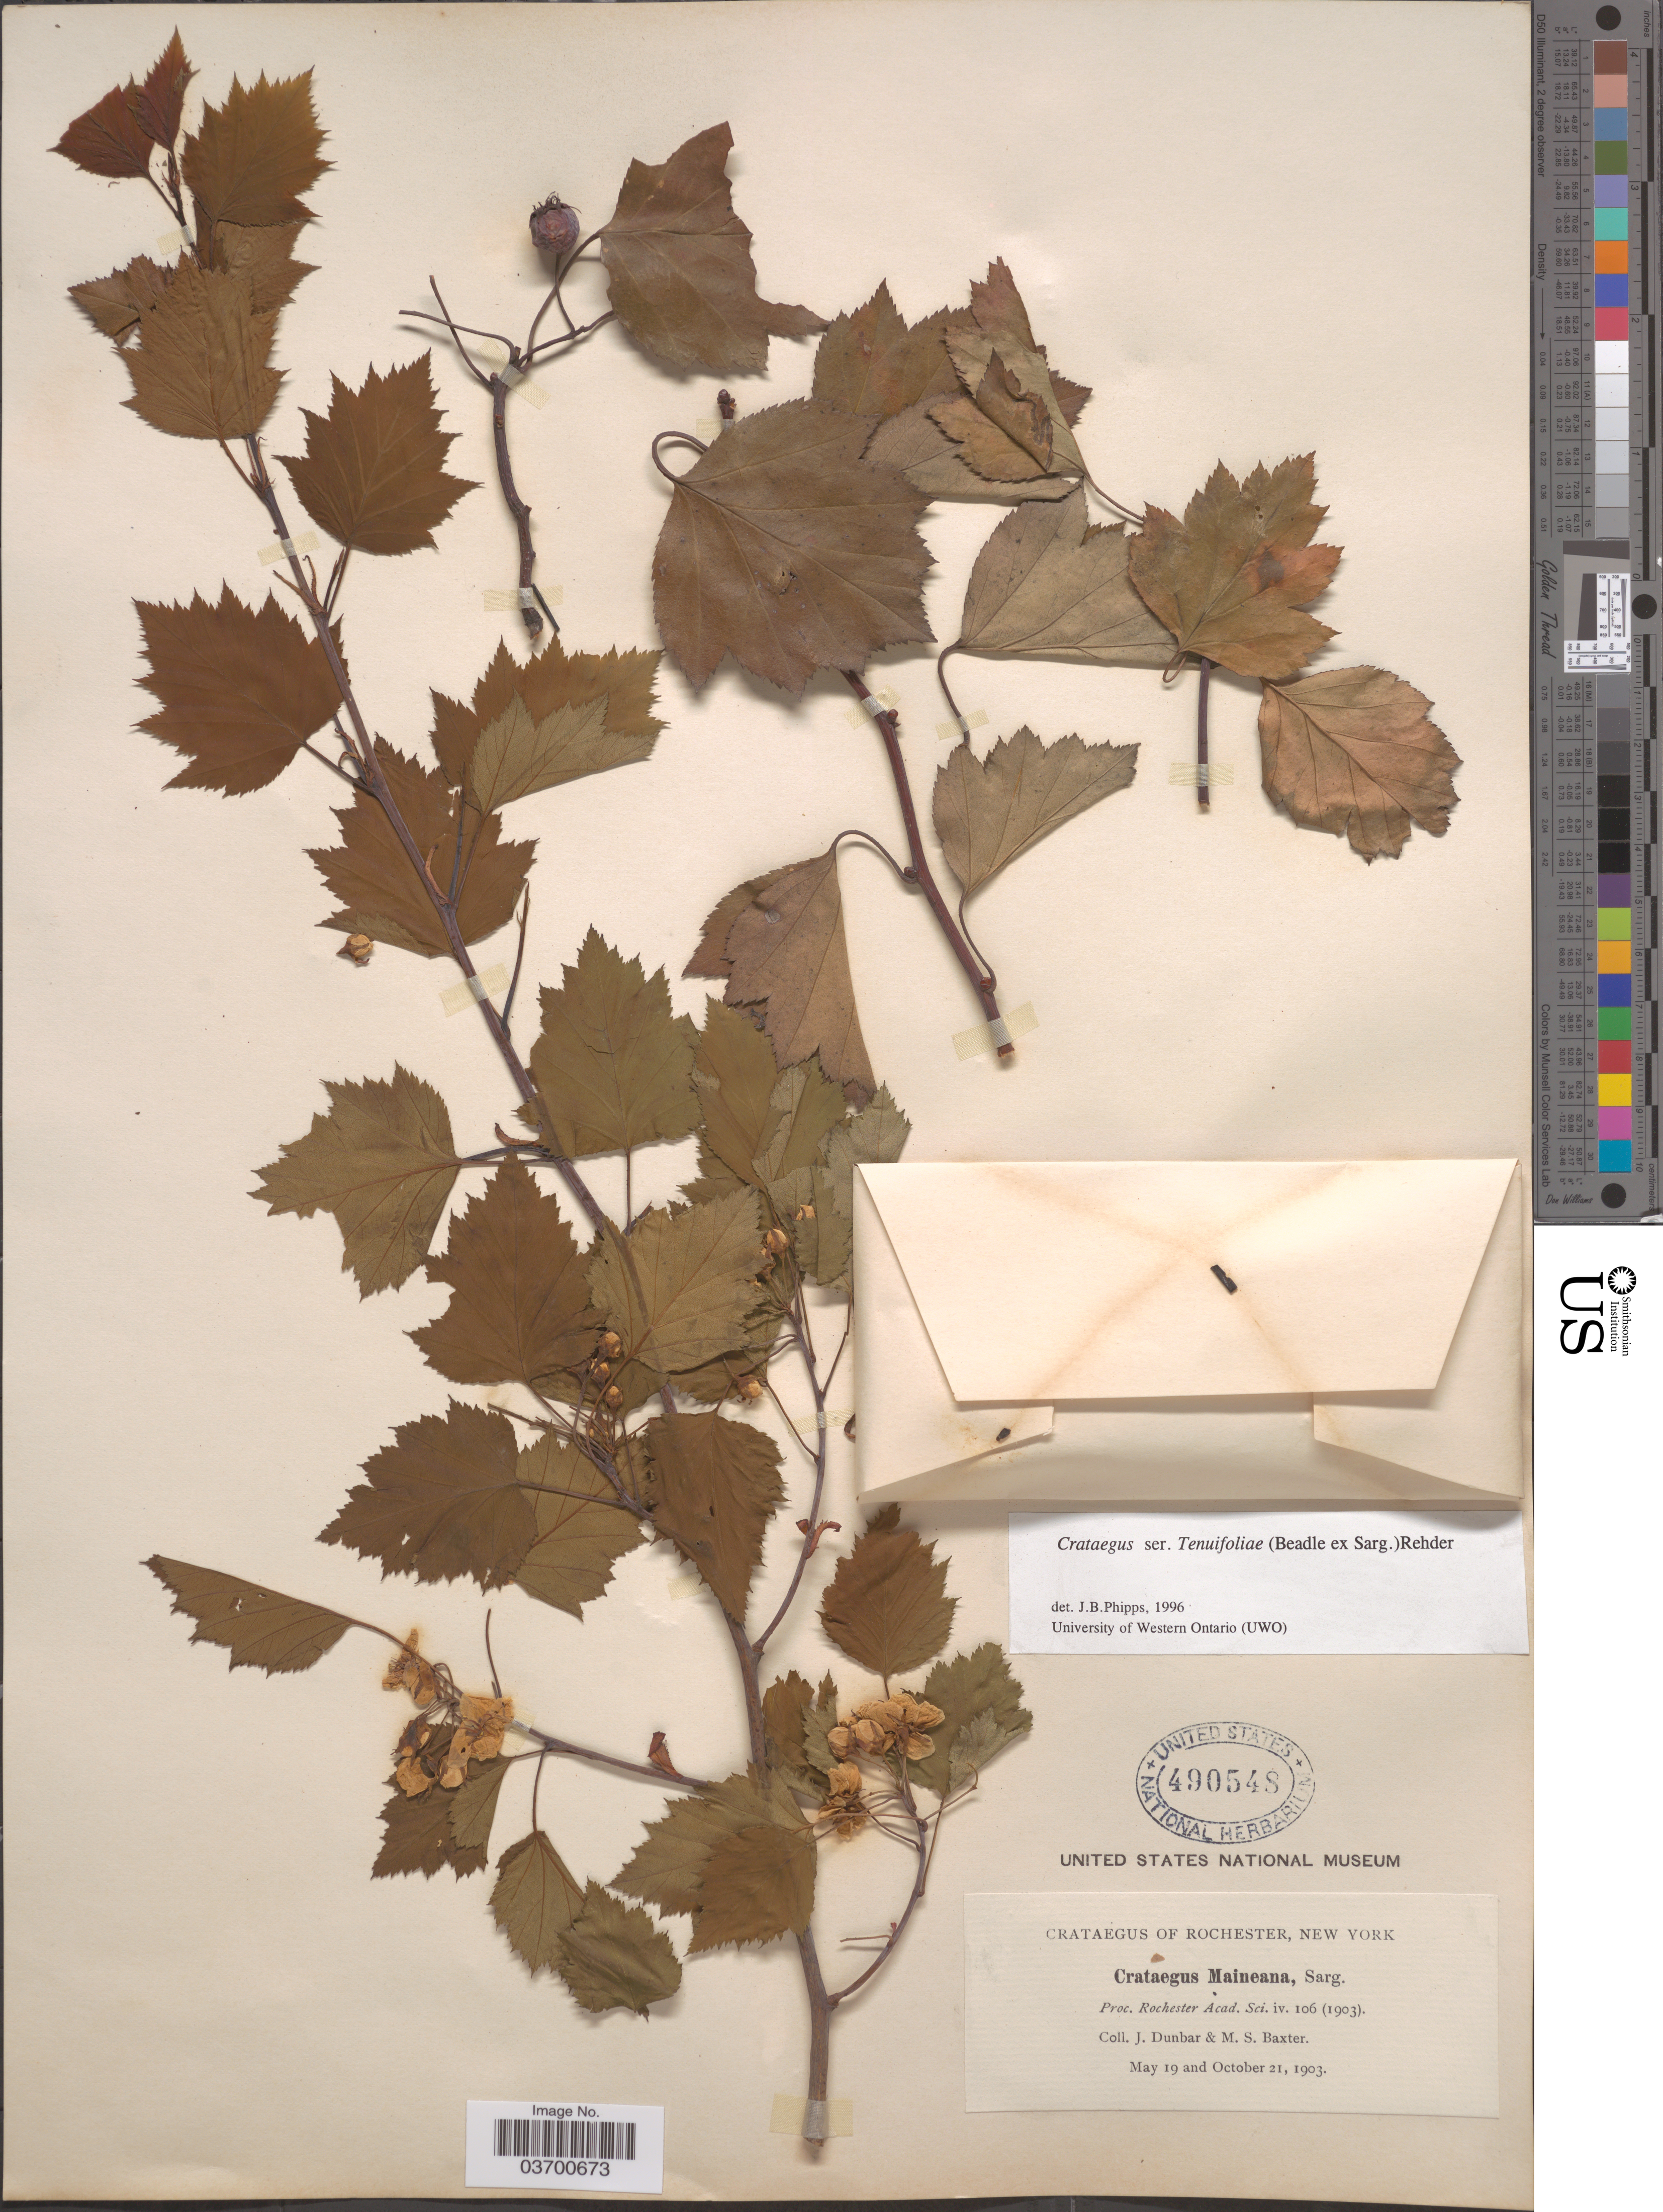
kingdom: Plantae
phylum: Tracheophyta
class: Magnoliopsida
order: Rosales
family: Rosaceae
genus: Crataegus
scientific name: Crataegus maineana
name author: Sarg.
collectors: J. Dunbar & M. Baxter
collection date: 1903-05-19/1903-10-21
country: United States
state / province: New York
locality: Rochester.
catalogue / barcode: US 490548